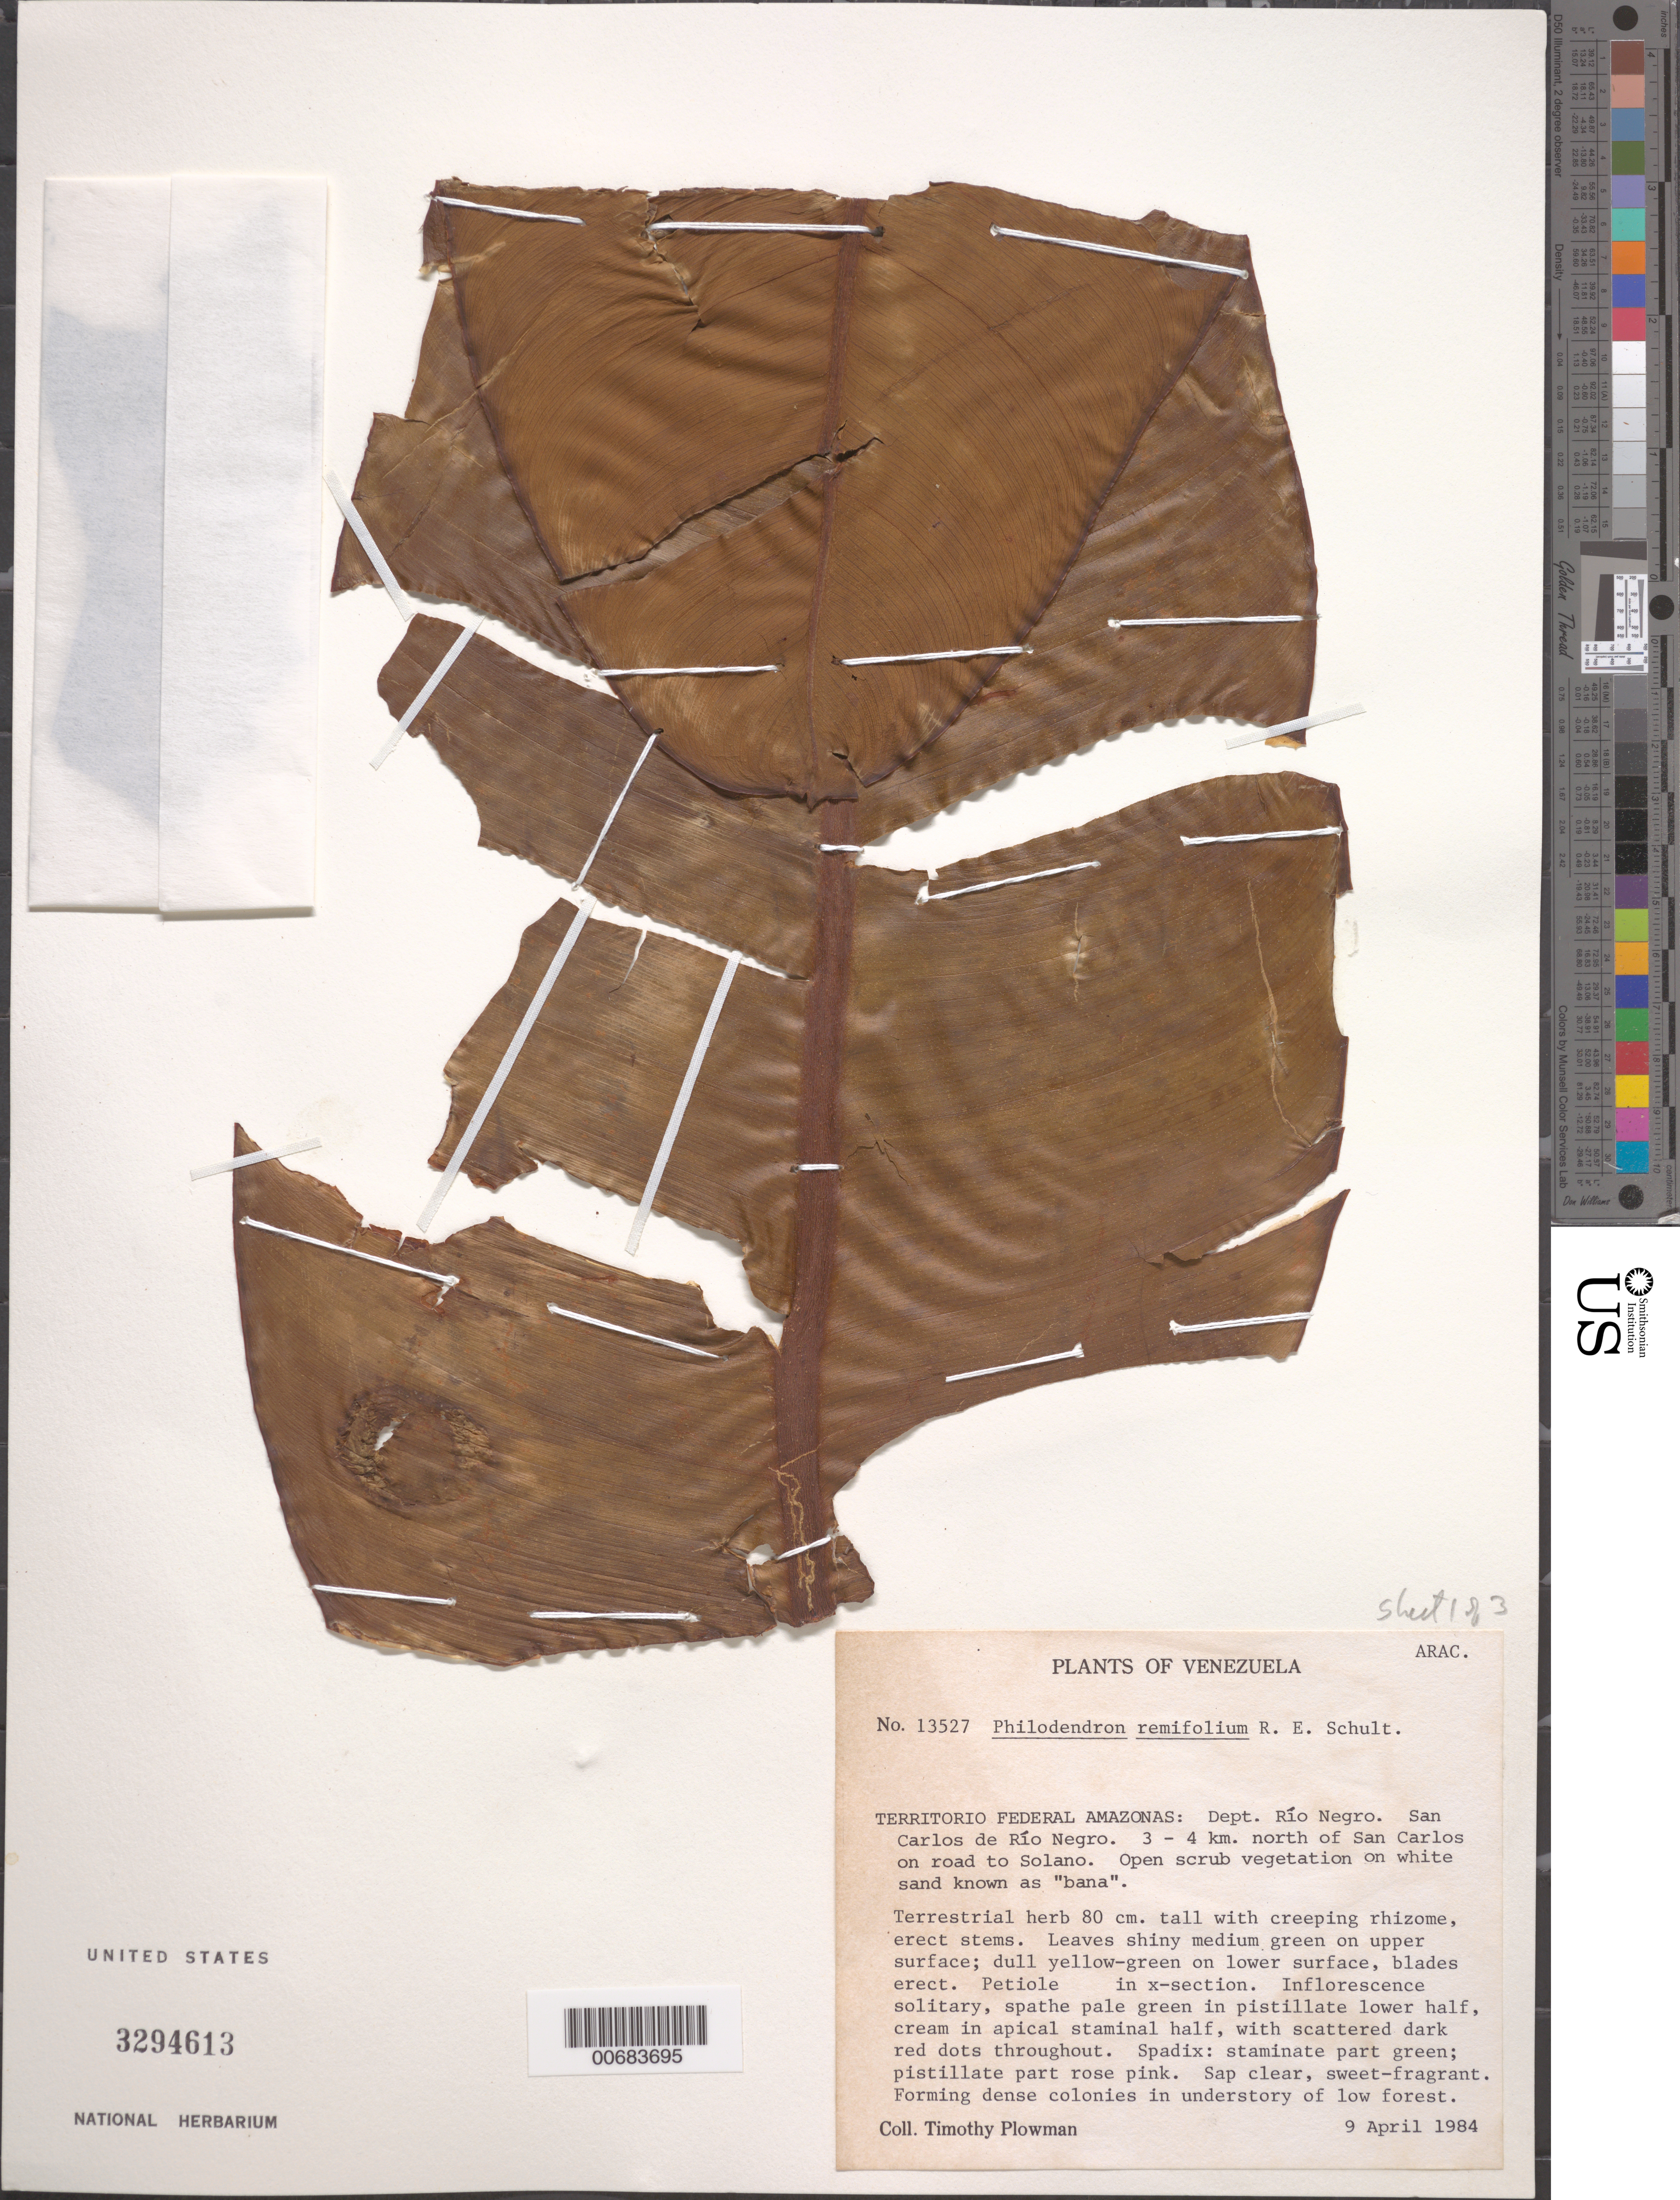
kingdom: Plantae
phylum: Tracheophyta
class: Liliopsida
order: Alismatales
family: Araceae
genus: Philodendron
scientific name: Philodendron remifolium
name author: R.E. Schult.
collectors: T. Plowman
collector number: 13527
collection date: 1984-04-09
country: Venezuela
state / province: Amazonas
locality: Territorio Federal Amazonas: Dept. Río Negro. San Carlos de Río Negro. 3-4 km. north of San Carlos on road to Solano.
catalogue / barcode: US 3294613